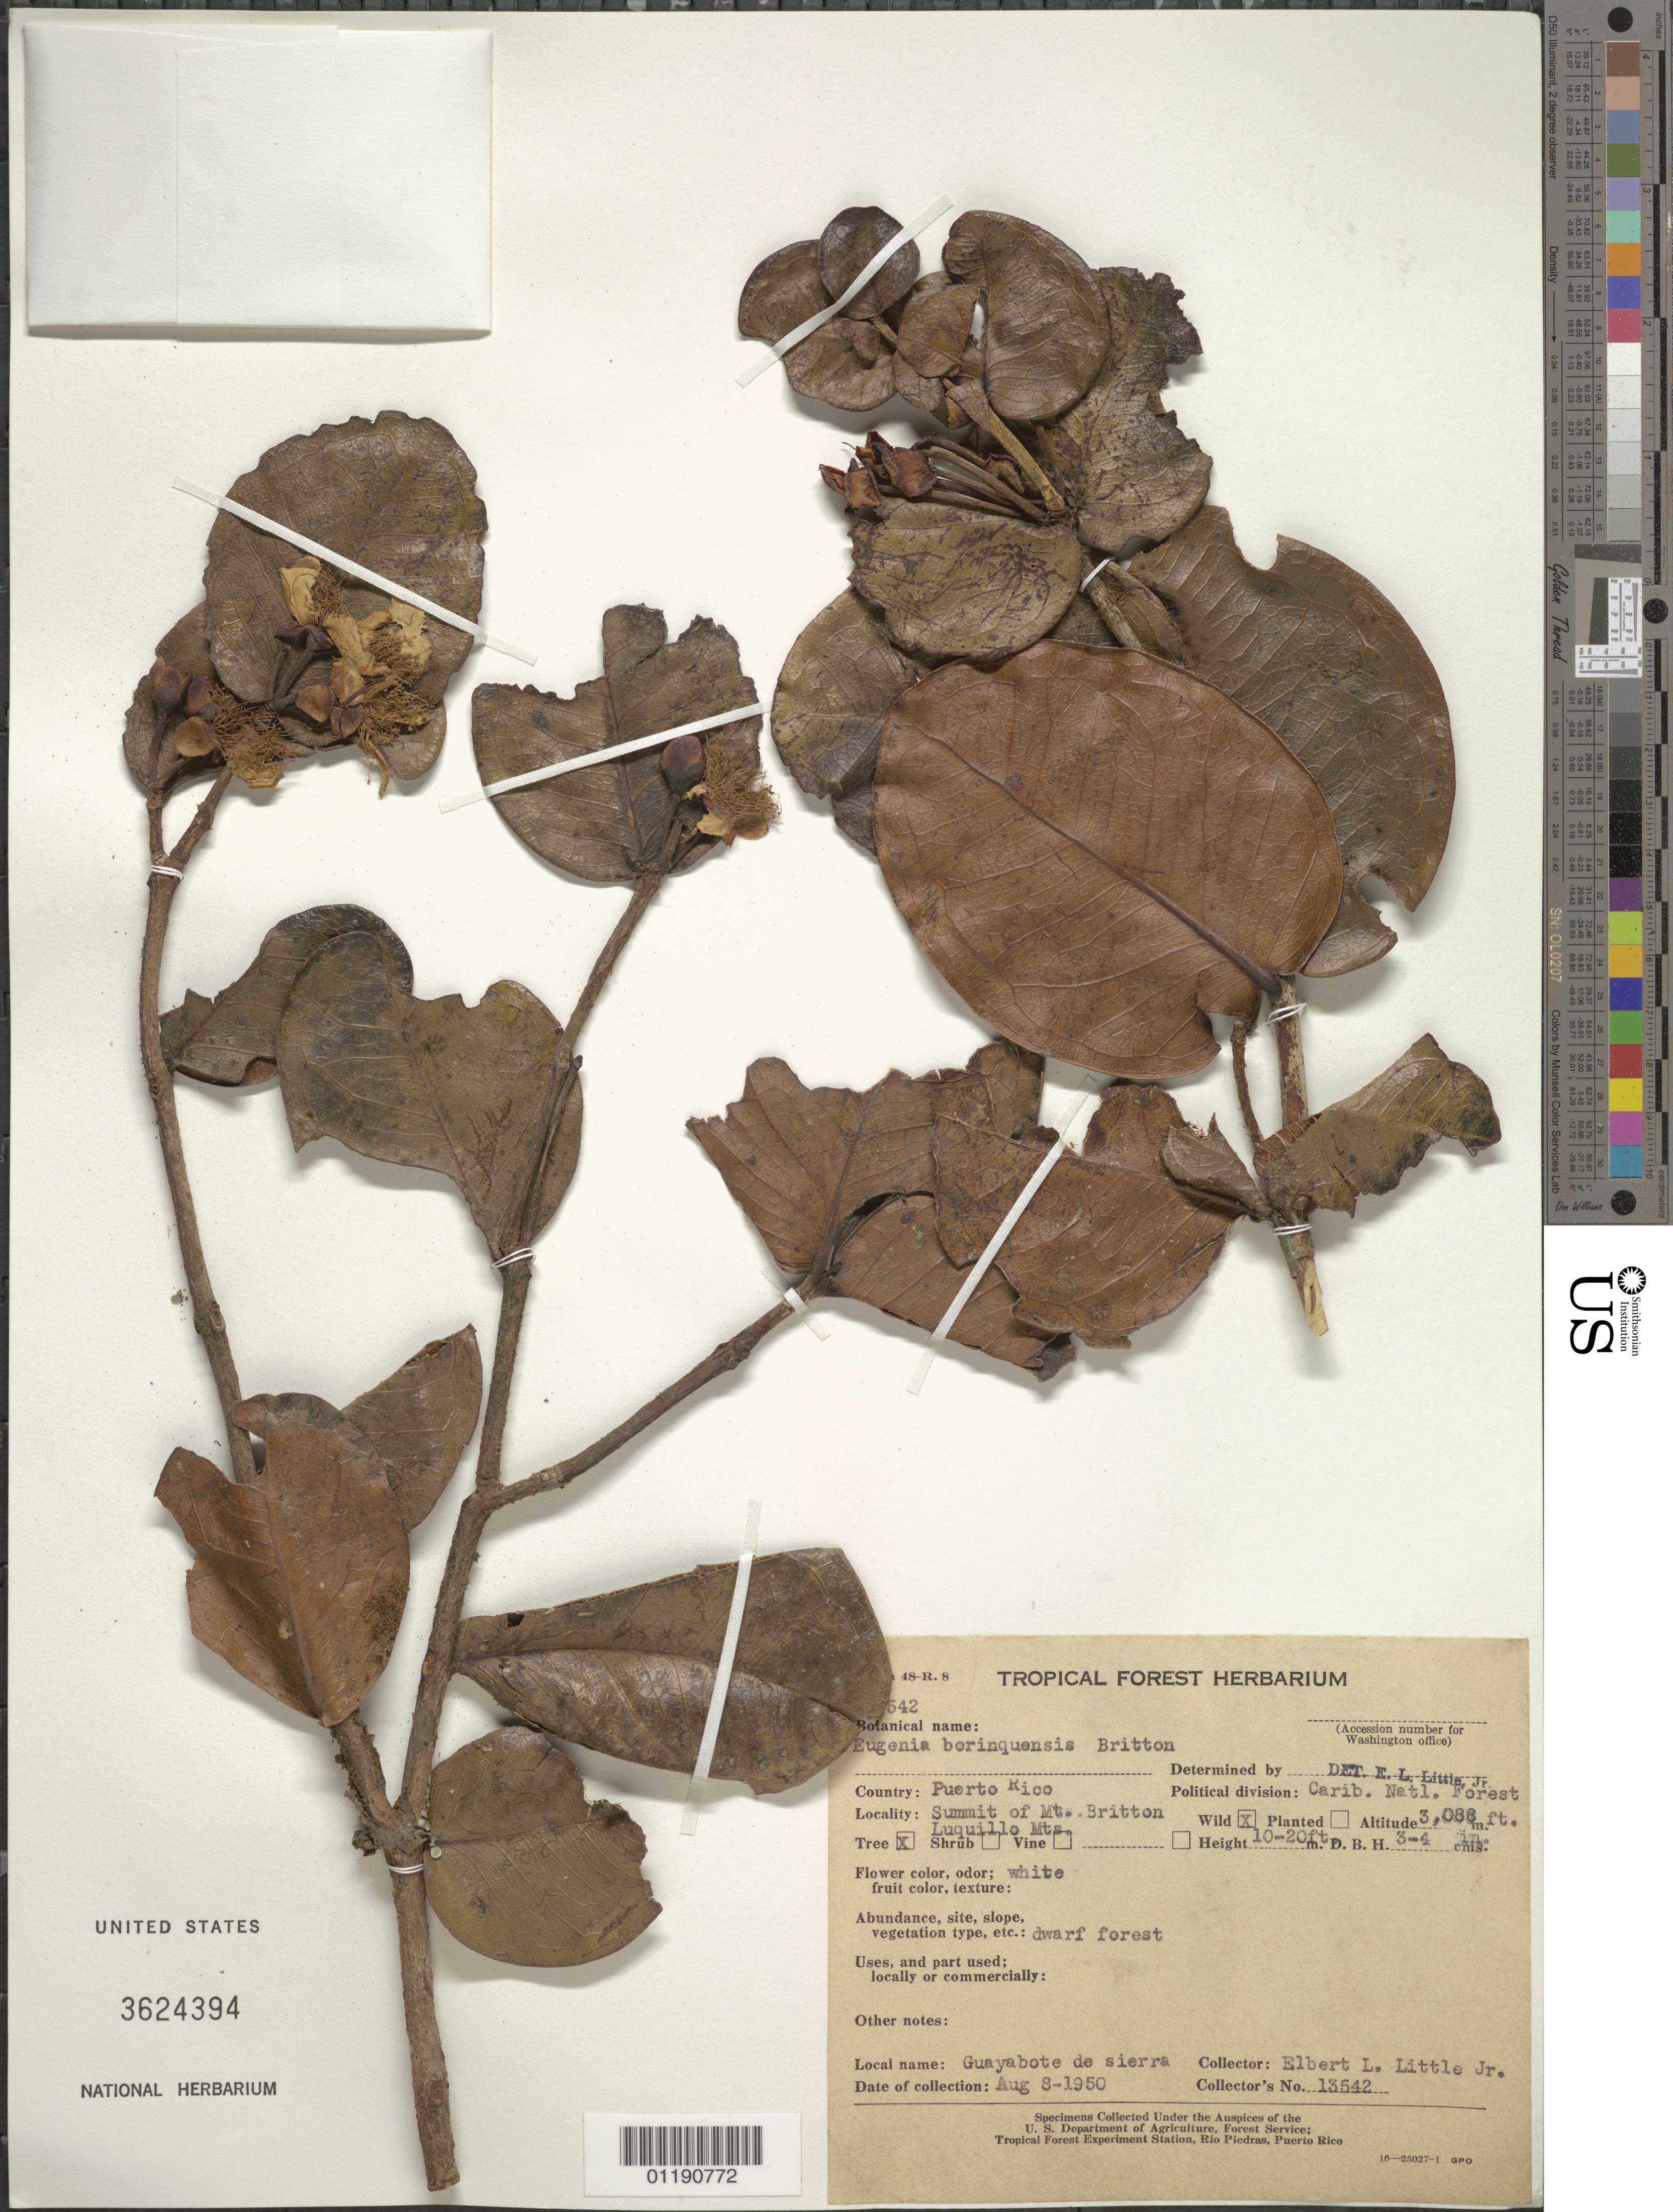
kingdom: Plantae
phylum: Tracheophyta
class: Magnoliopsida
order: Myrtales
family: Myrtaceae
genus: Eugenia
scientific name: Eugenia borinquensis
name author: Britton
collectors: E. L. Little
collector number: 13542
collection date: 1950-08-08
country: Puerto Rico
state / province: Carib. Natl. Forest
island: Puerto Rico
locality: Summit of Mt. Britton, Luquillo Mts.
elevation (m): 3088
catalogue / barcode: US 3624394